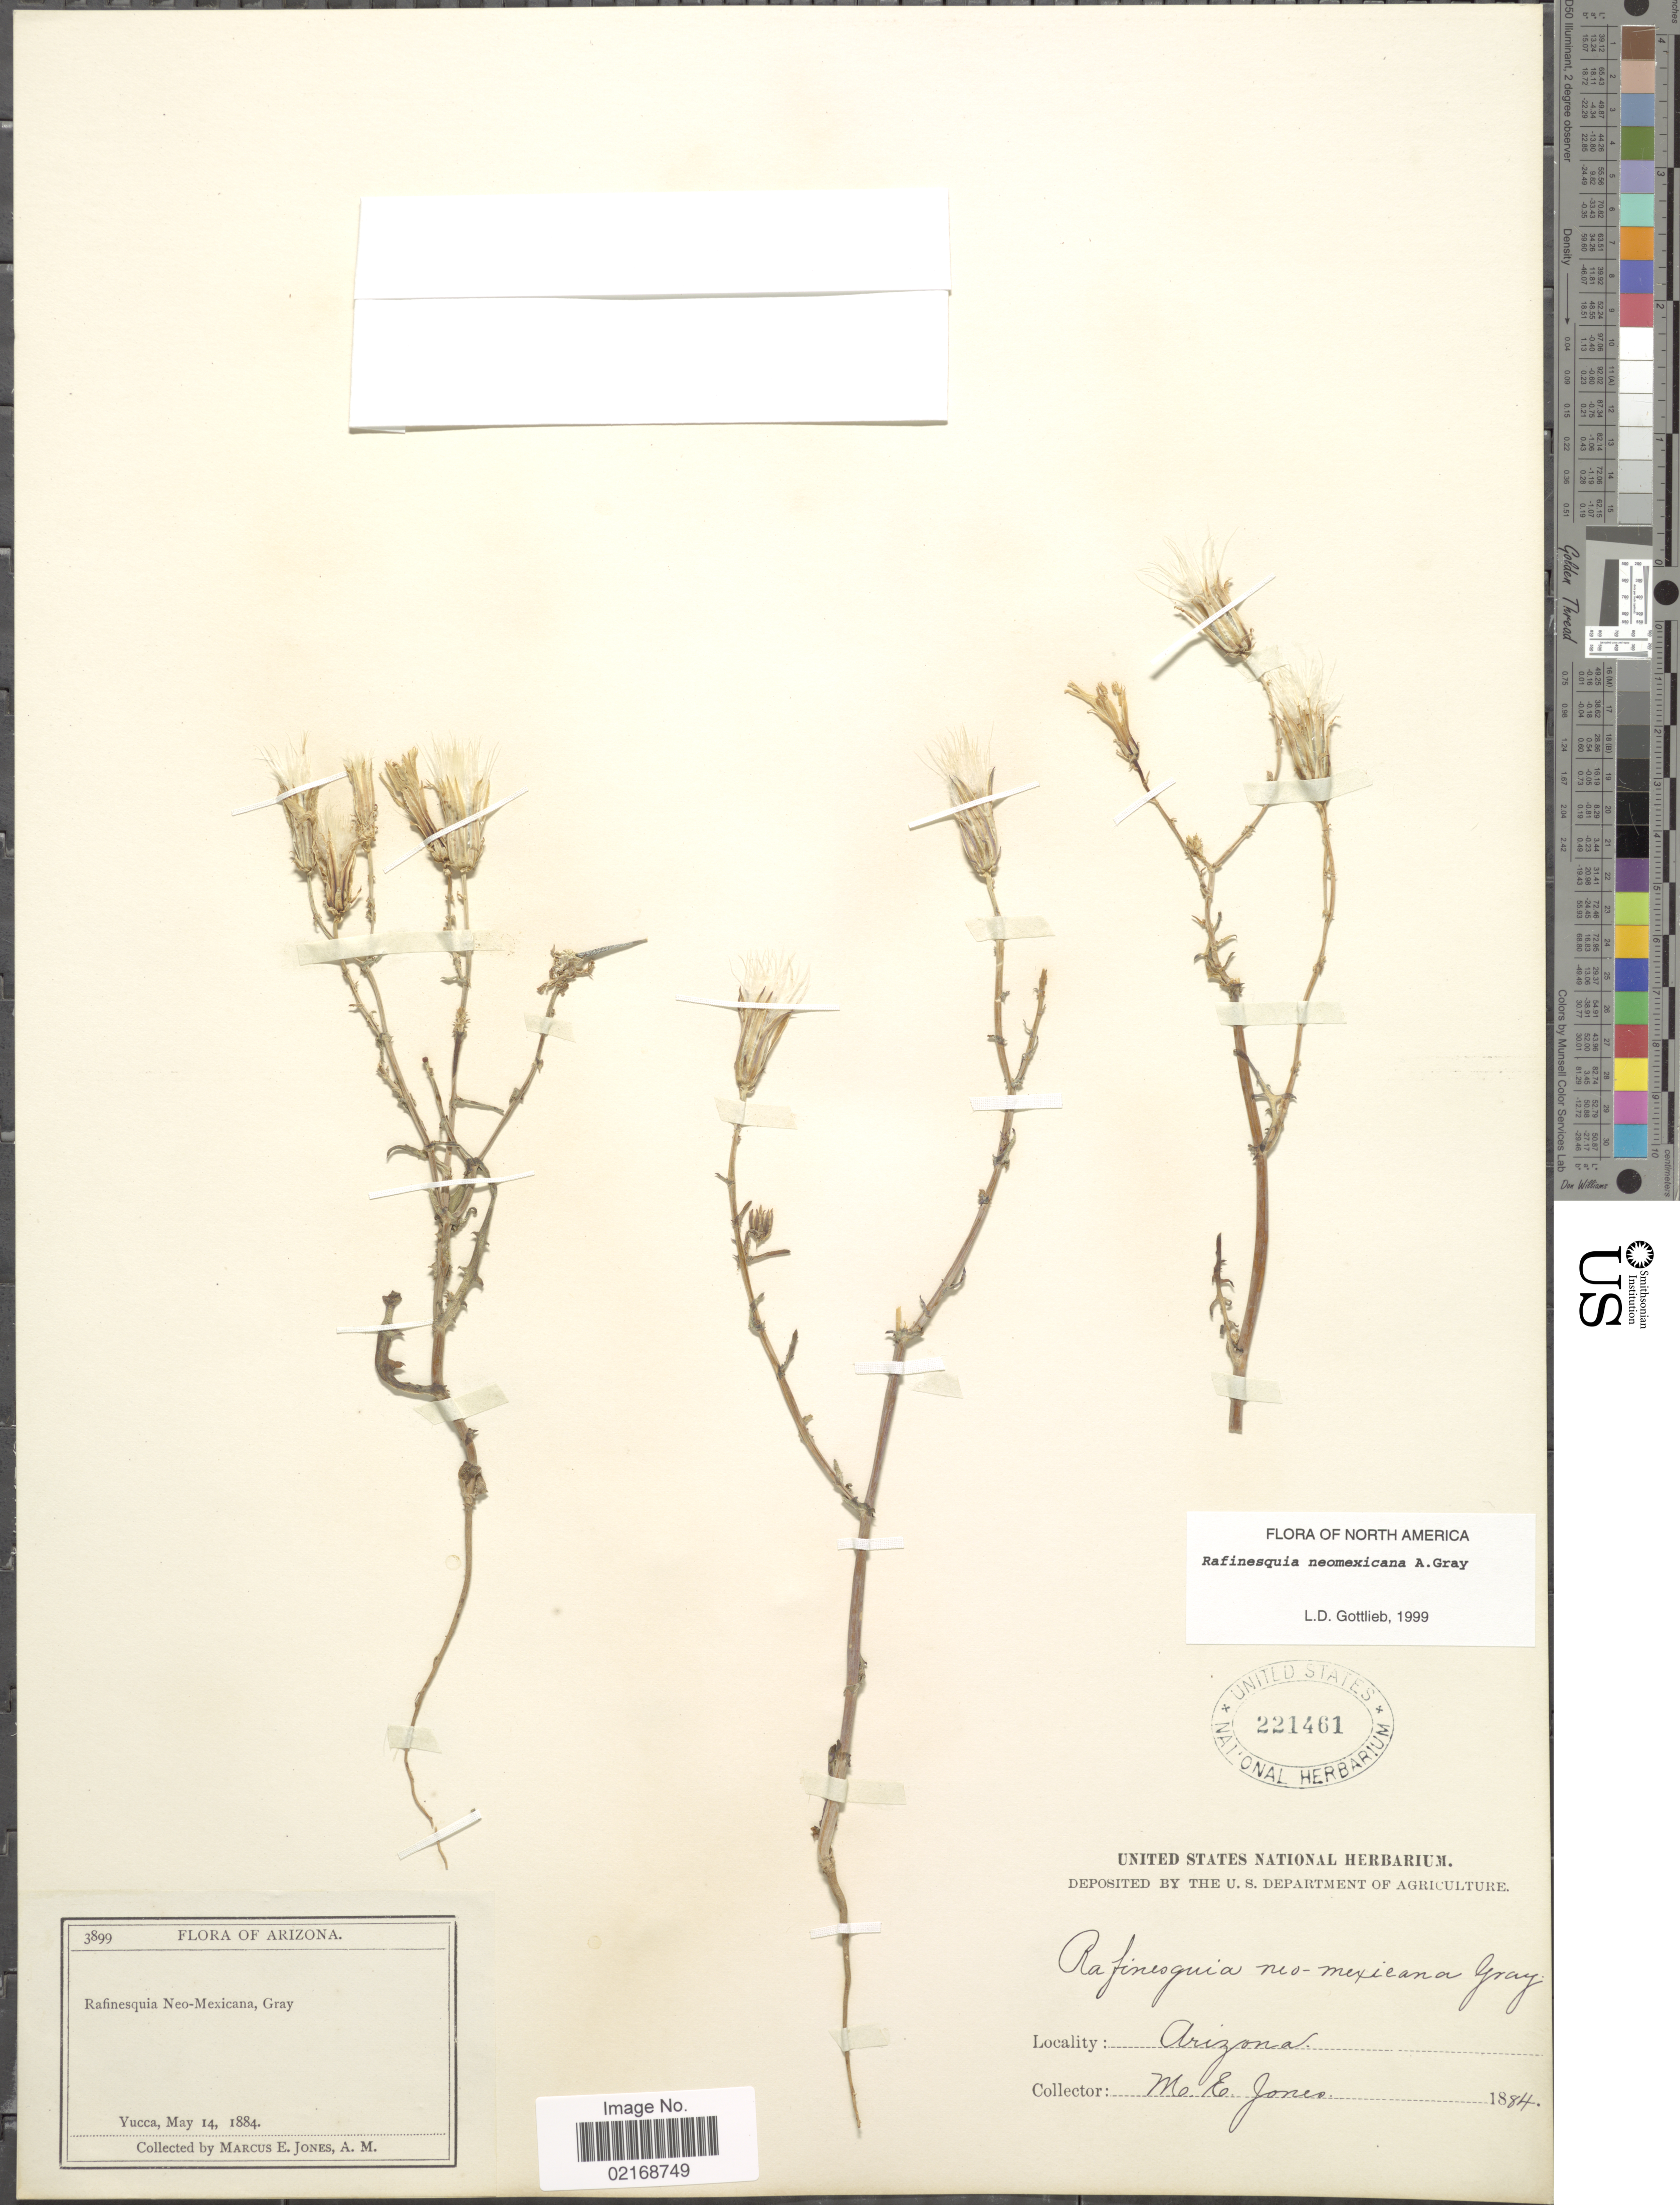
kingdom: Plantae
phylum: Tracheophyta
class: Magnoliopsida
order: Asterales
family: Asteraceae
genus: Rafinesquia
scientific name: Rafinesquia neomexicana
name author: A. Gray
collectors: M. E. Jones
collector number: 3899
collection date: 1884-05-14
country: United States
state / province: Arizona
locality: Yucca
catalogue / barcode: US 221461